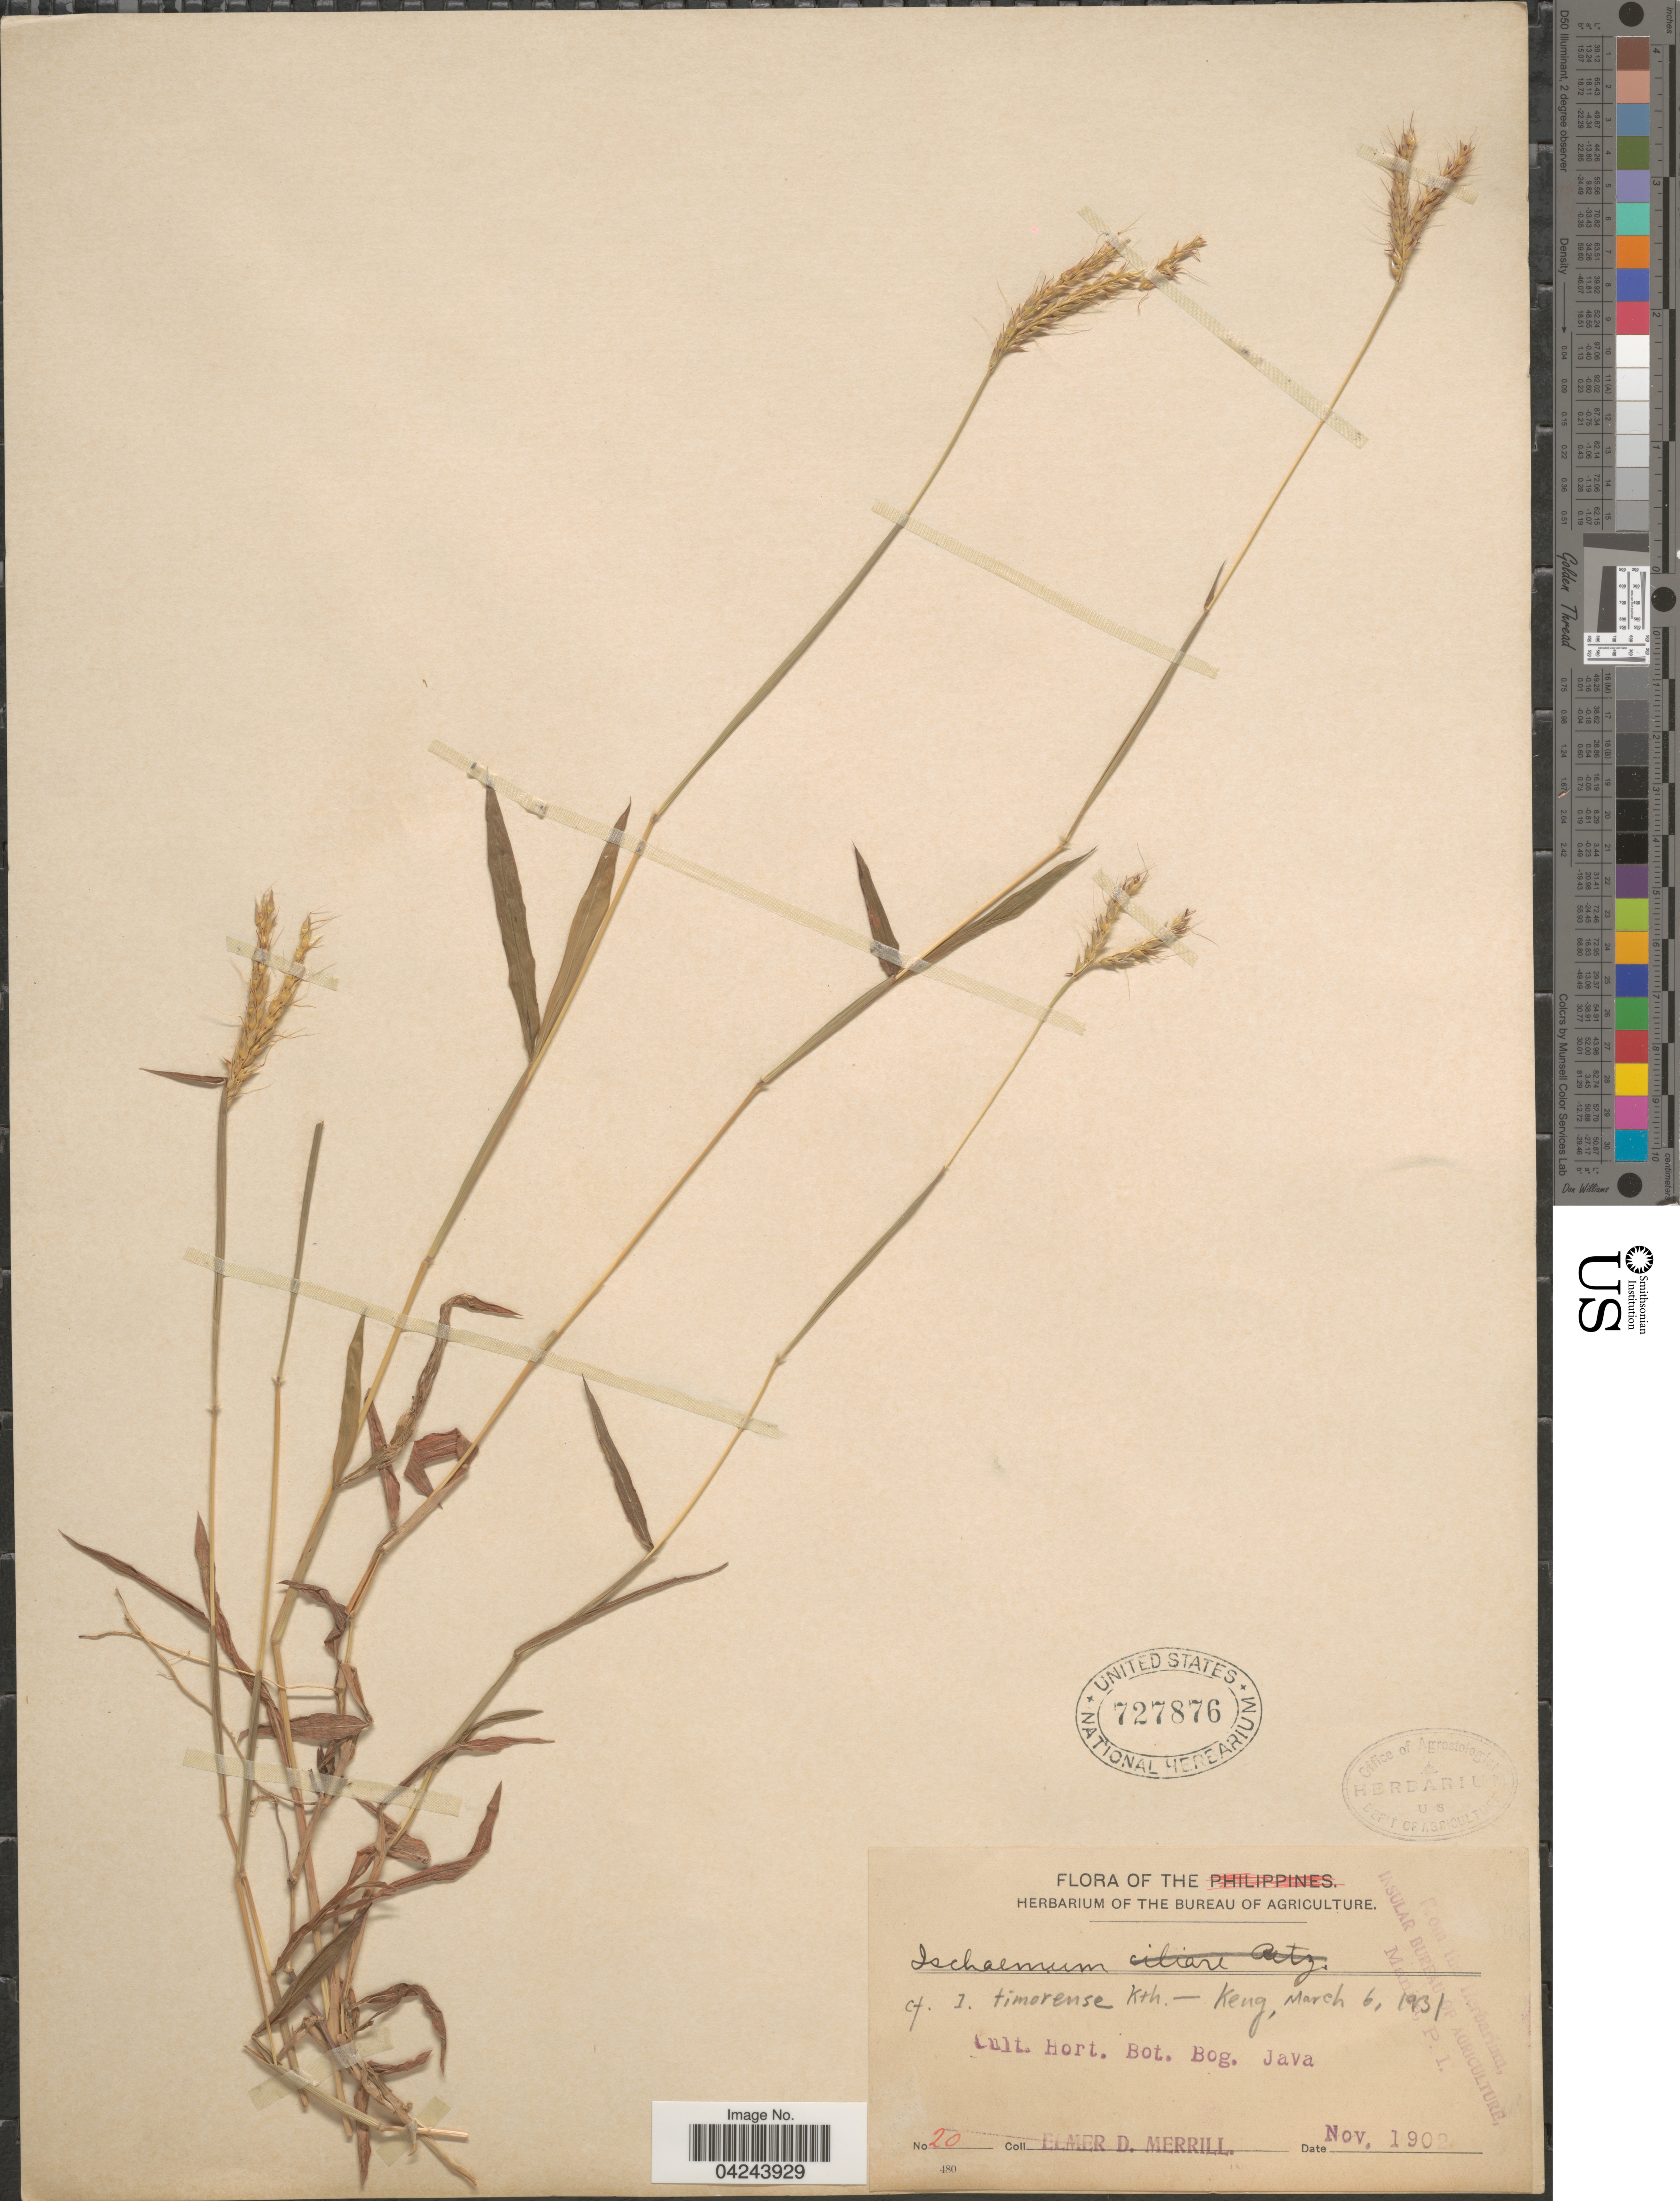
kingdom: Plantae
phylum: Tracheophyta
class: Liliopsida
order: Poales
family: Poaceae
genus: Ischaemum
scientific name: Ischaemum timorense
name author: Kunth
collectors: E. D. Merrill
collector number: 20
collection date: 1902-11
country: Indonesia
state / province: Java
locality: Cult. Hort. Bot. Bog.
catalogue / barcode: US 727876